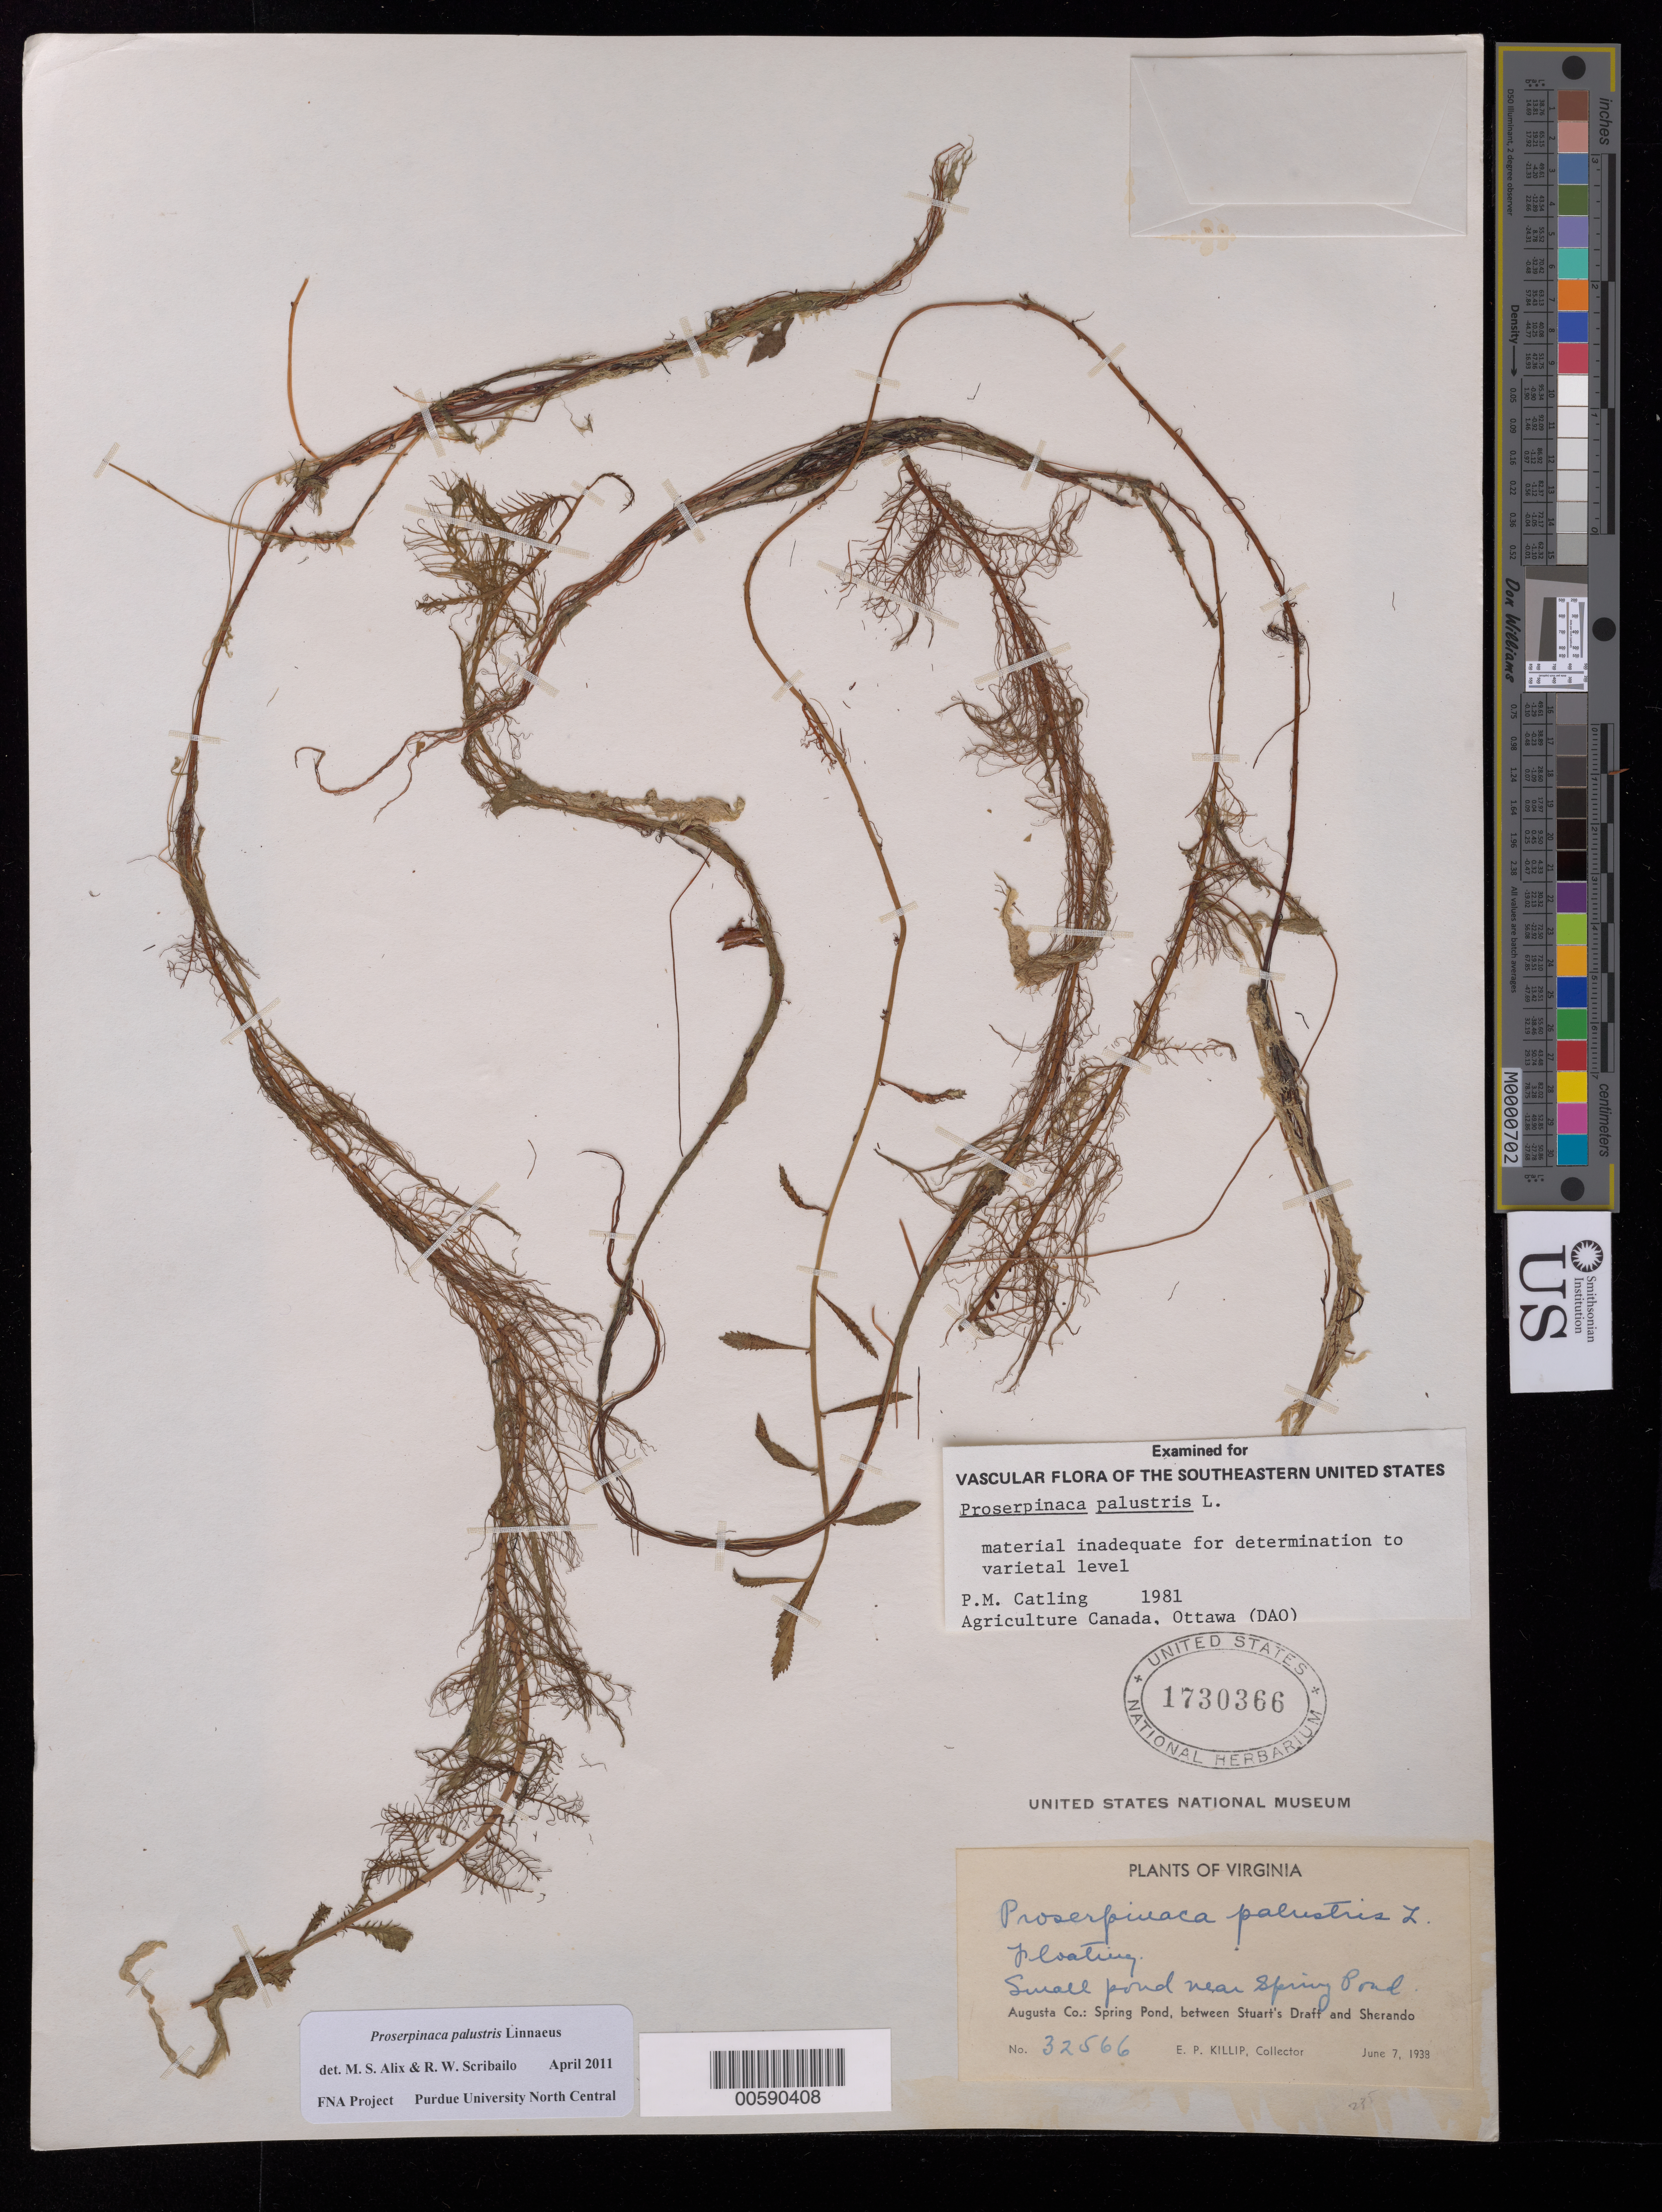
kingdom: Plantae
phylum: Tracheophyta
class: Magnoliopsida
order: Saxifragales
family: Haloragaceae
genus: Proserpinaca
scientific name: Proserpinaca palustris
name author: L.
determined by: Scribailo, R. W.; Alix, M. S.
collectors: E. P. Killip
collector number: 32566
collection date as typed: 07 Jun 1938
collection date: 1938-06-07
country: United States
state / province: Virginia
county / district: Augusta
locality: Spring Pond, between Stuart's Draft and Sherando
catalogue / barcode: US 1730366